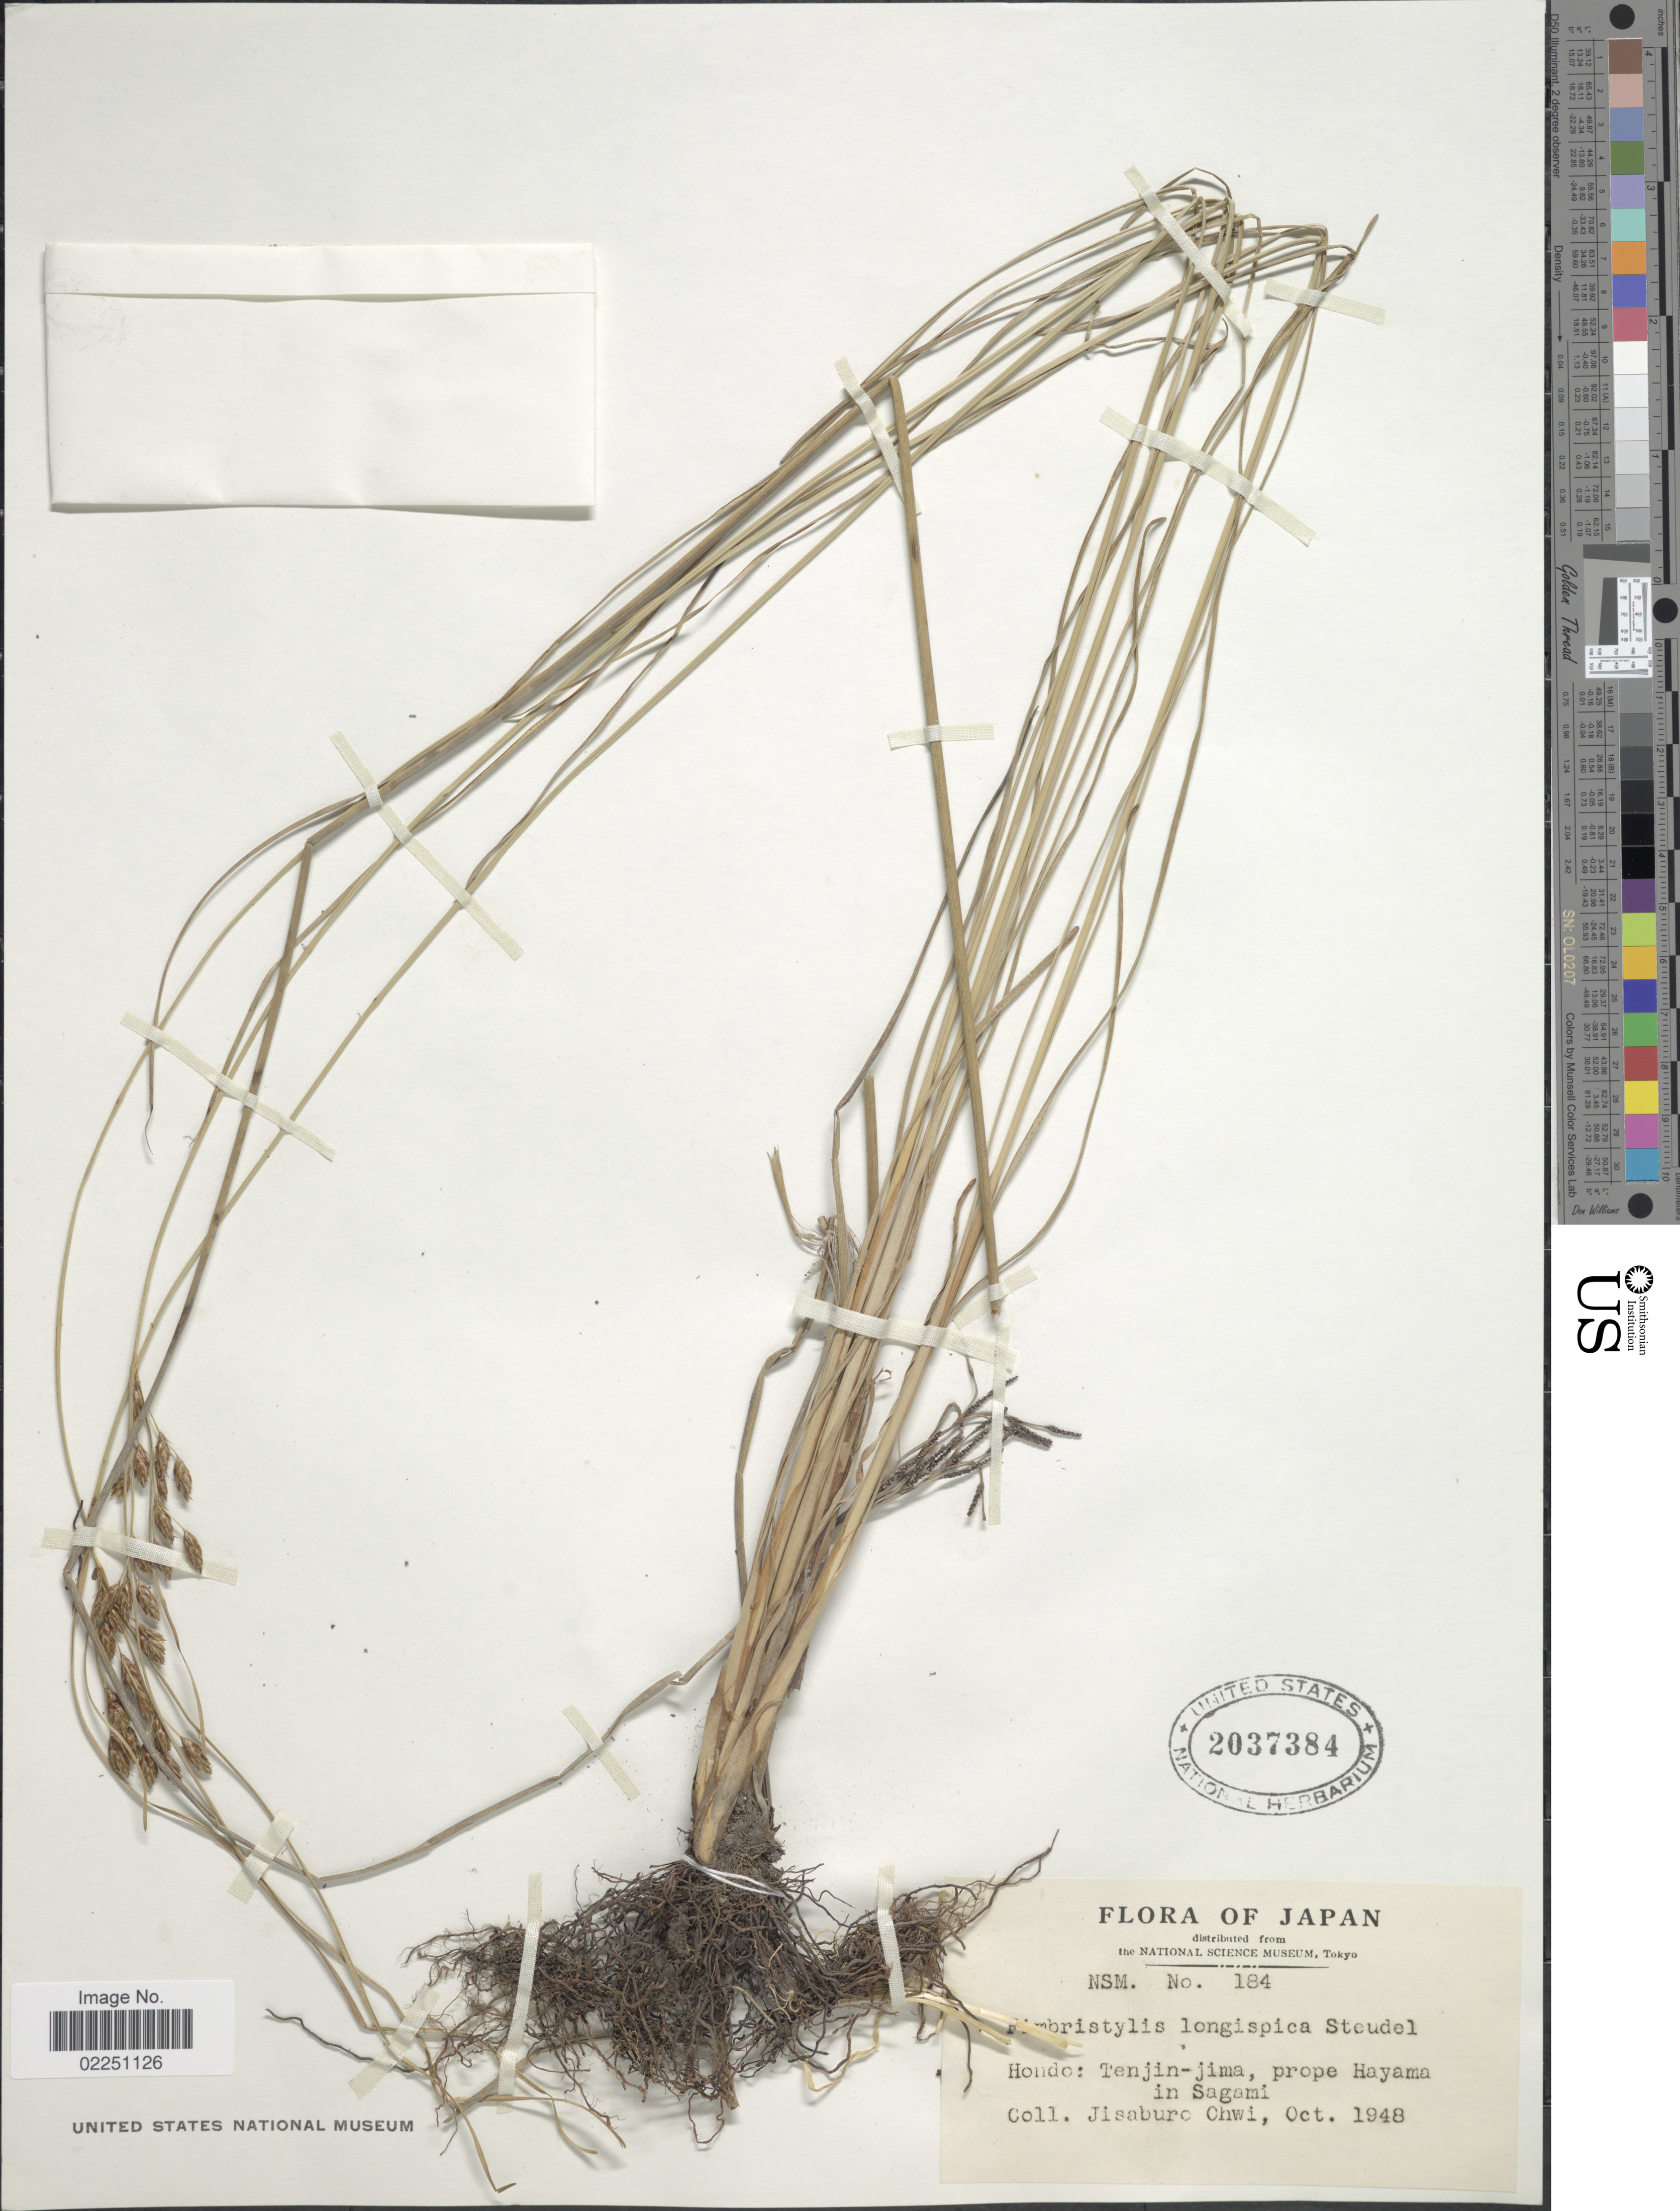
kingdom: Plantae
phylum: Tracheophyta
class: Liliopsida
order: Poales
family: Cyperaceae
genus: Fimbristylis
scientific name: Fimbristylis longispica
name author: Steud.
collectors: J. Ohwi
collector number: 184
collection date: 1948-10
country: Japan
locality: Hondo: Tenjin-jima, prope Hayama in Sagami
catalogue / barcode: US 2037384